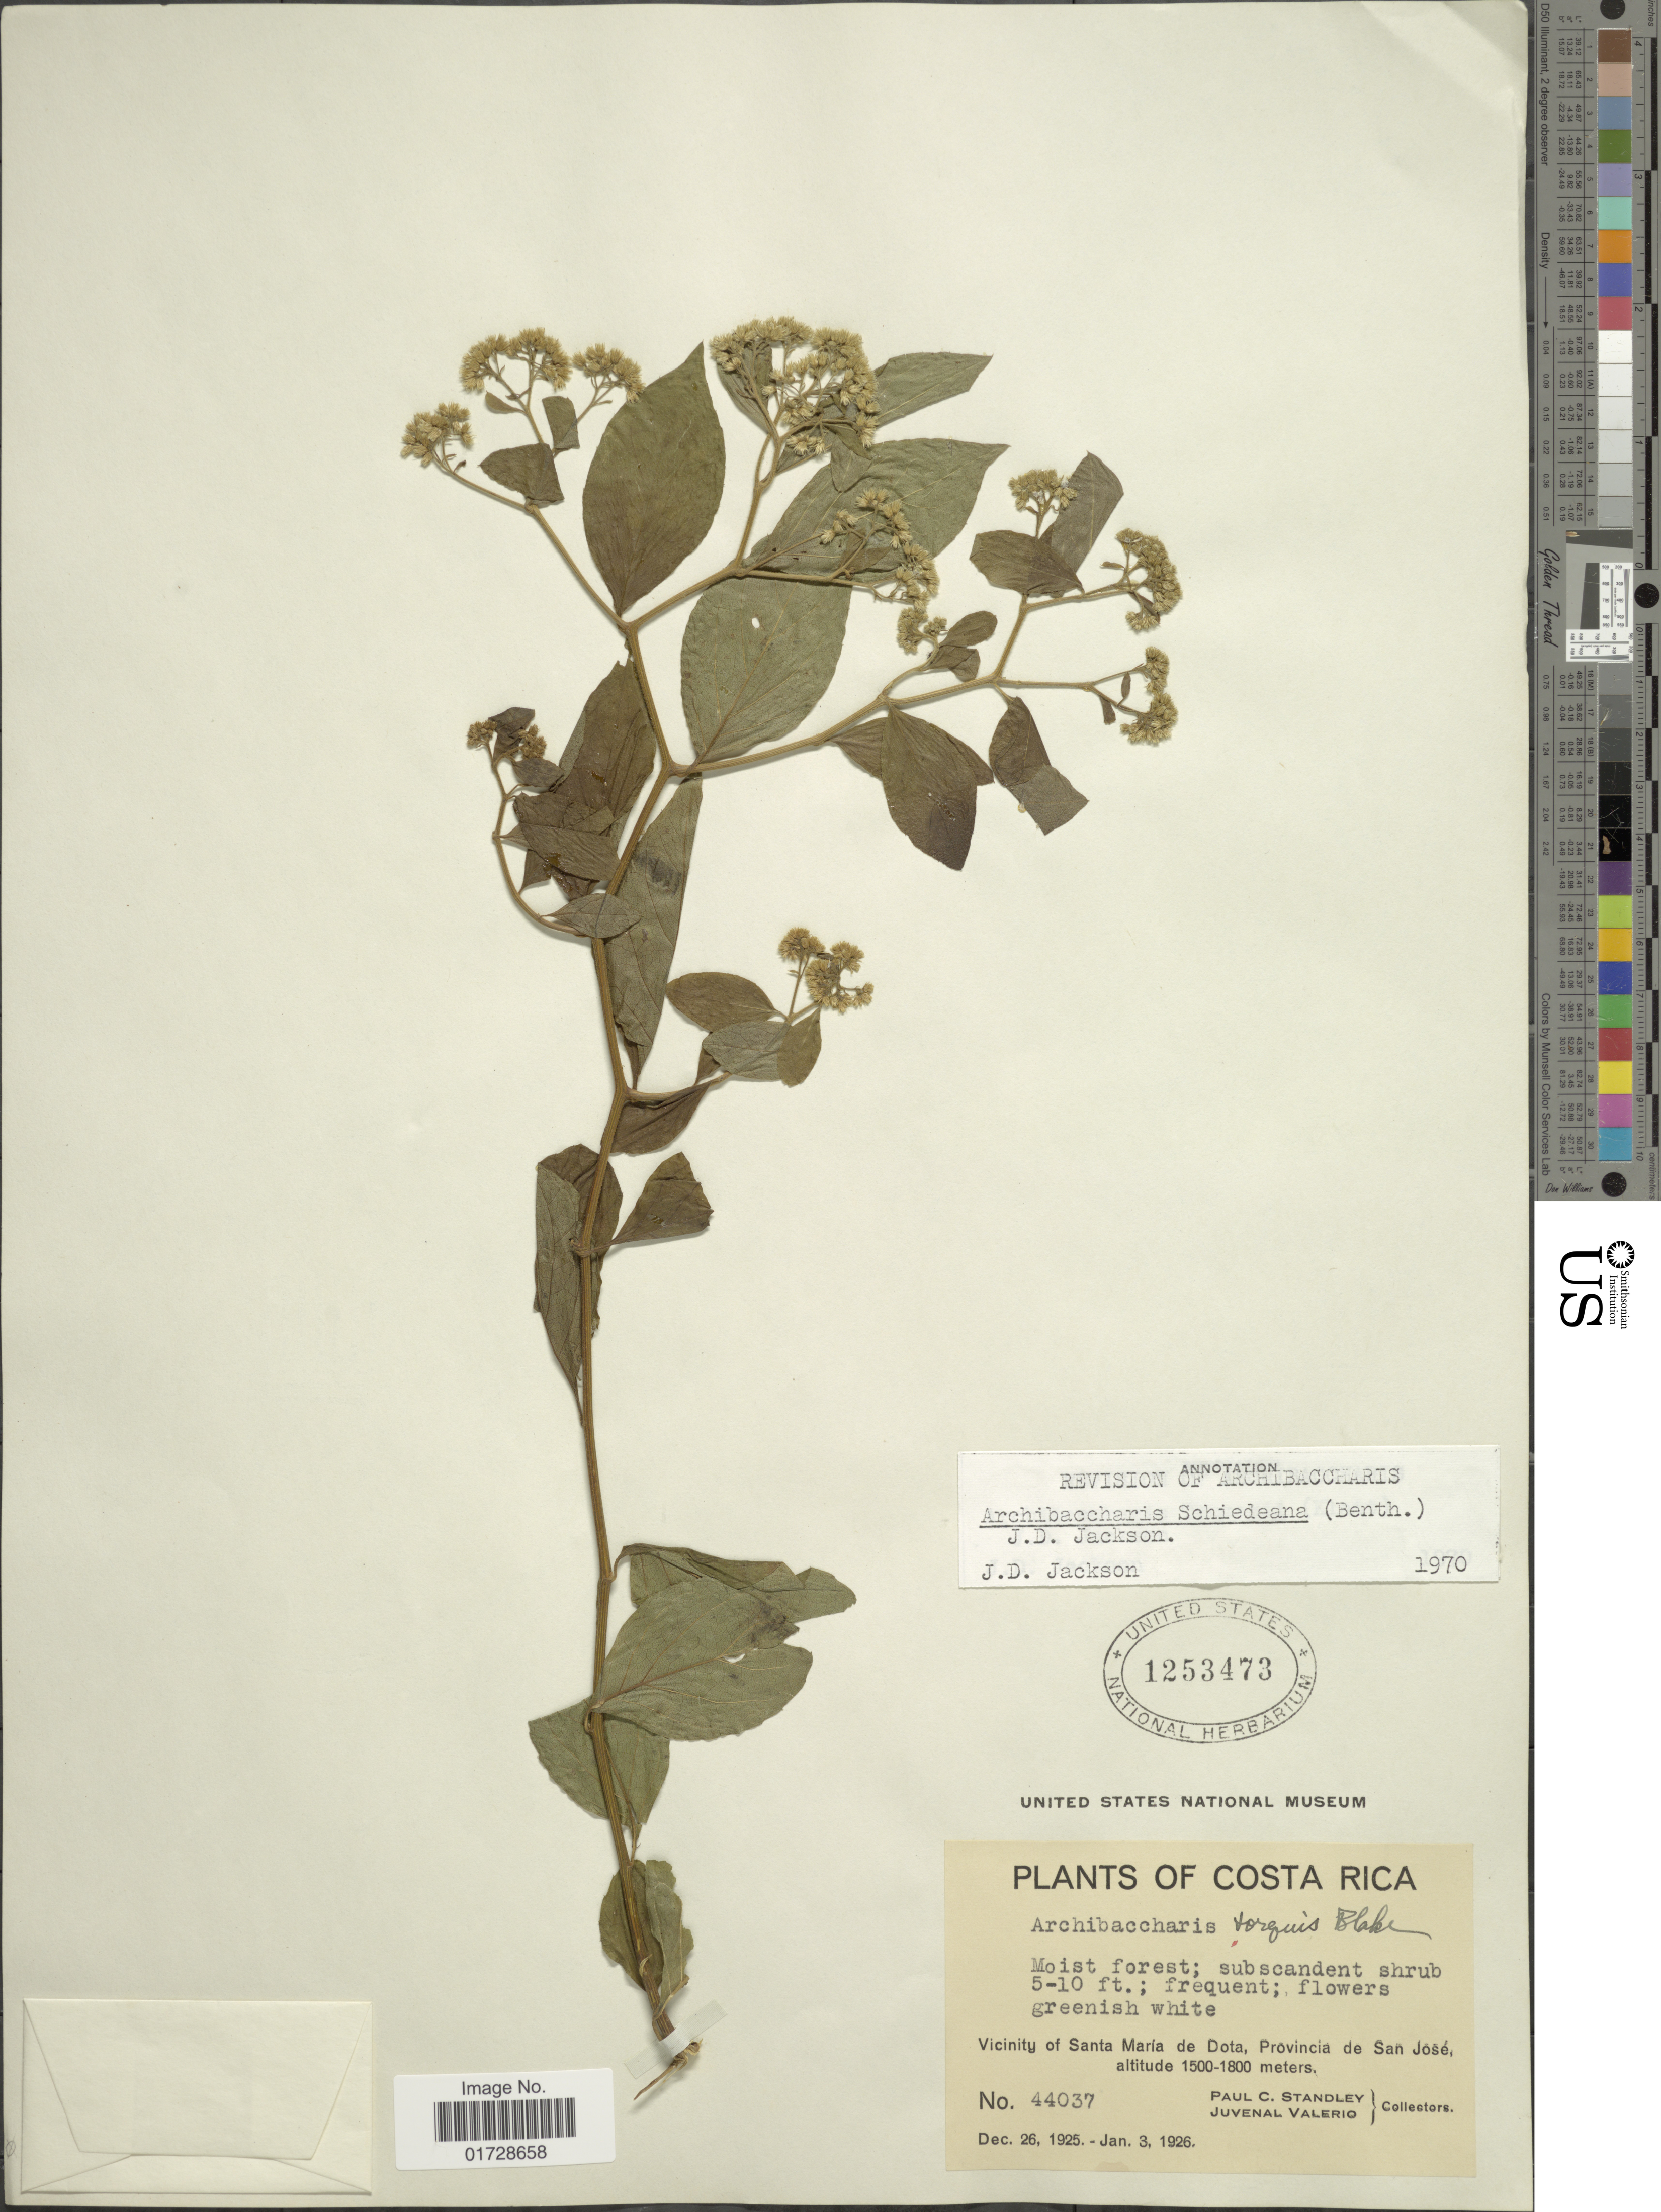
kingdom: Plantae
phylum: Tracheophyta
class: Magnoliopsida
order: Asterales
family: Asteraceae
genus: Archibaccharis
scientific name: Archibaccharis schiedeana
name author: (Benth.) J.D. Jacks.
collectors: P. C. Standley & J. Valerio R.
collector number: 44037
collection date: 1925-12-26/1926-01-03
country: Costa Rica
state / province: San José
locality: Vicinity of Santa Maria de Dota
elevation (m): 1500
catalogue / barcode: US 1253473